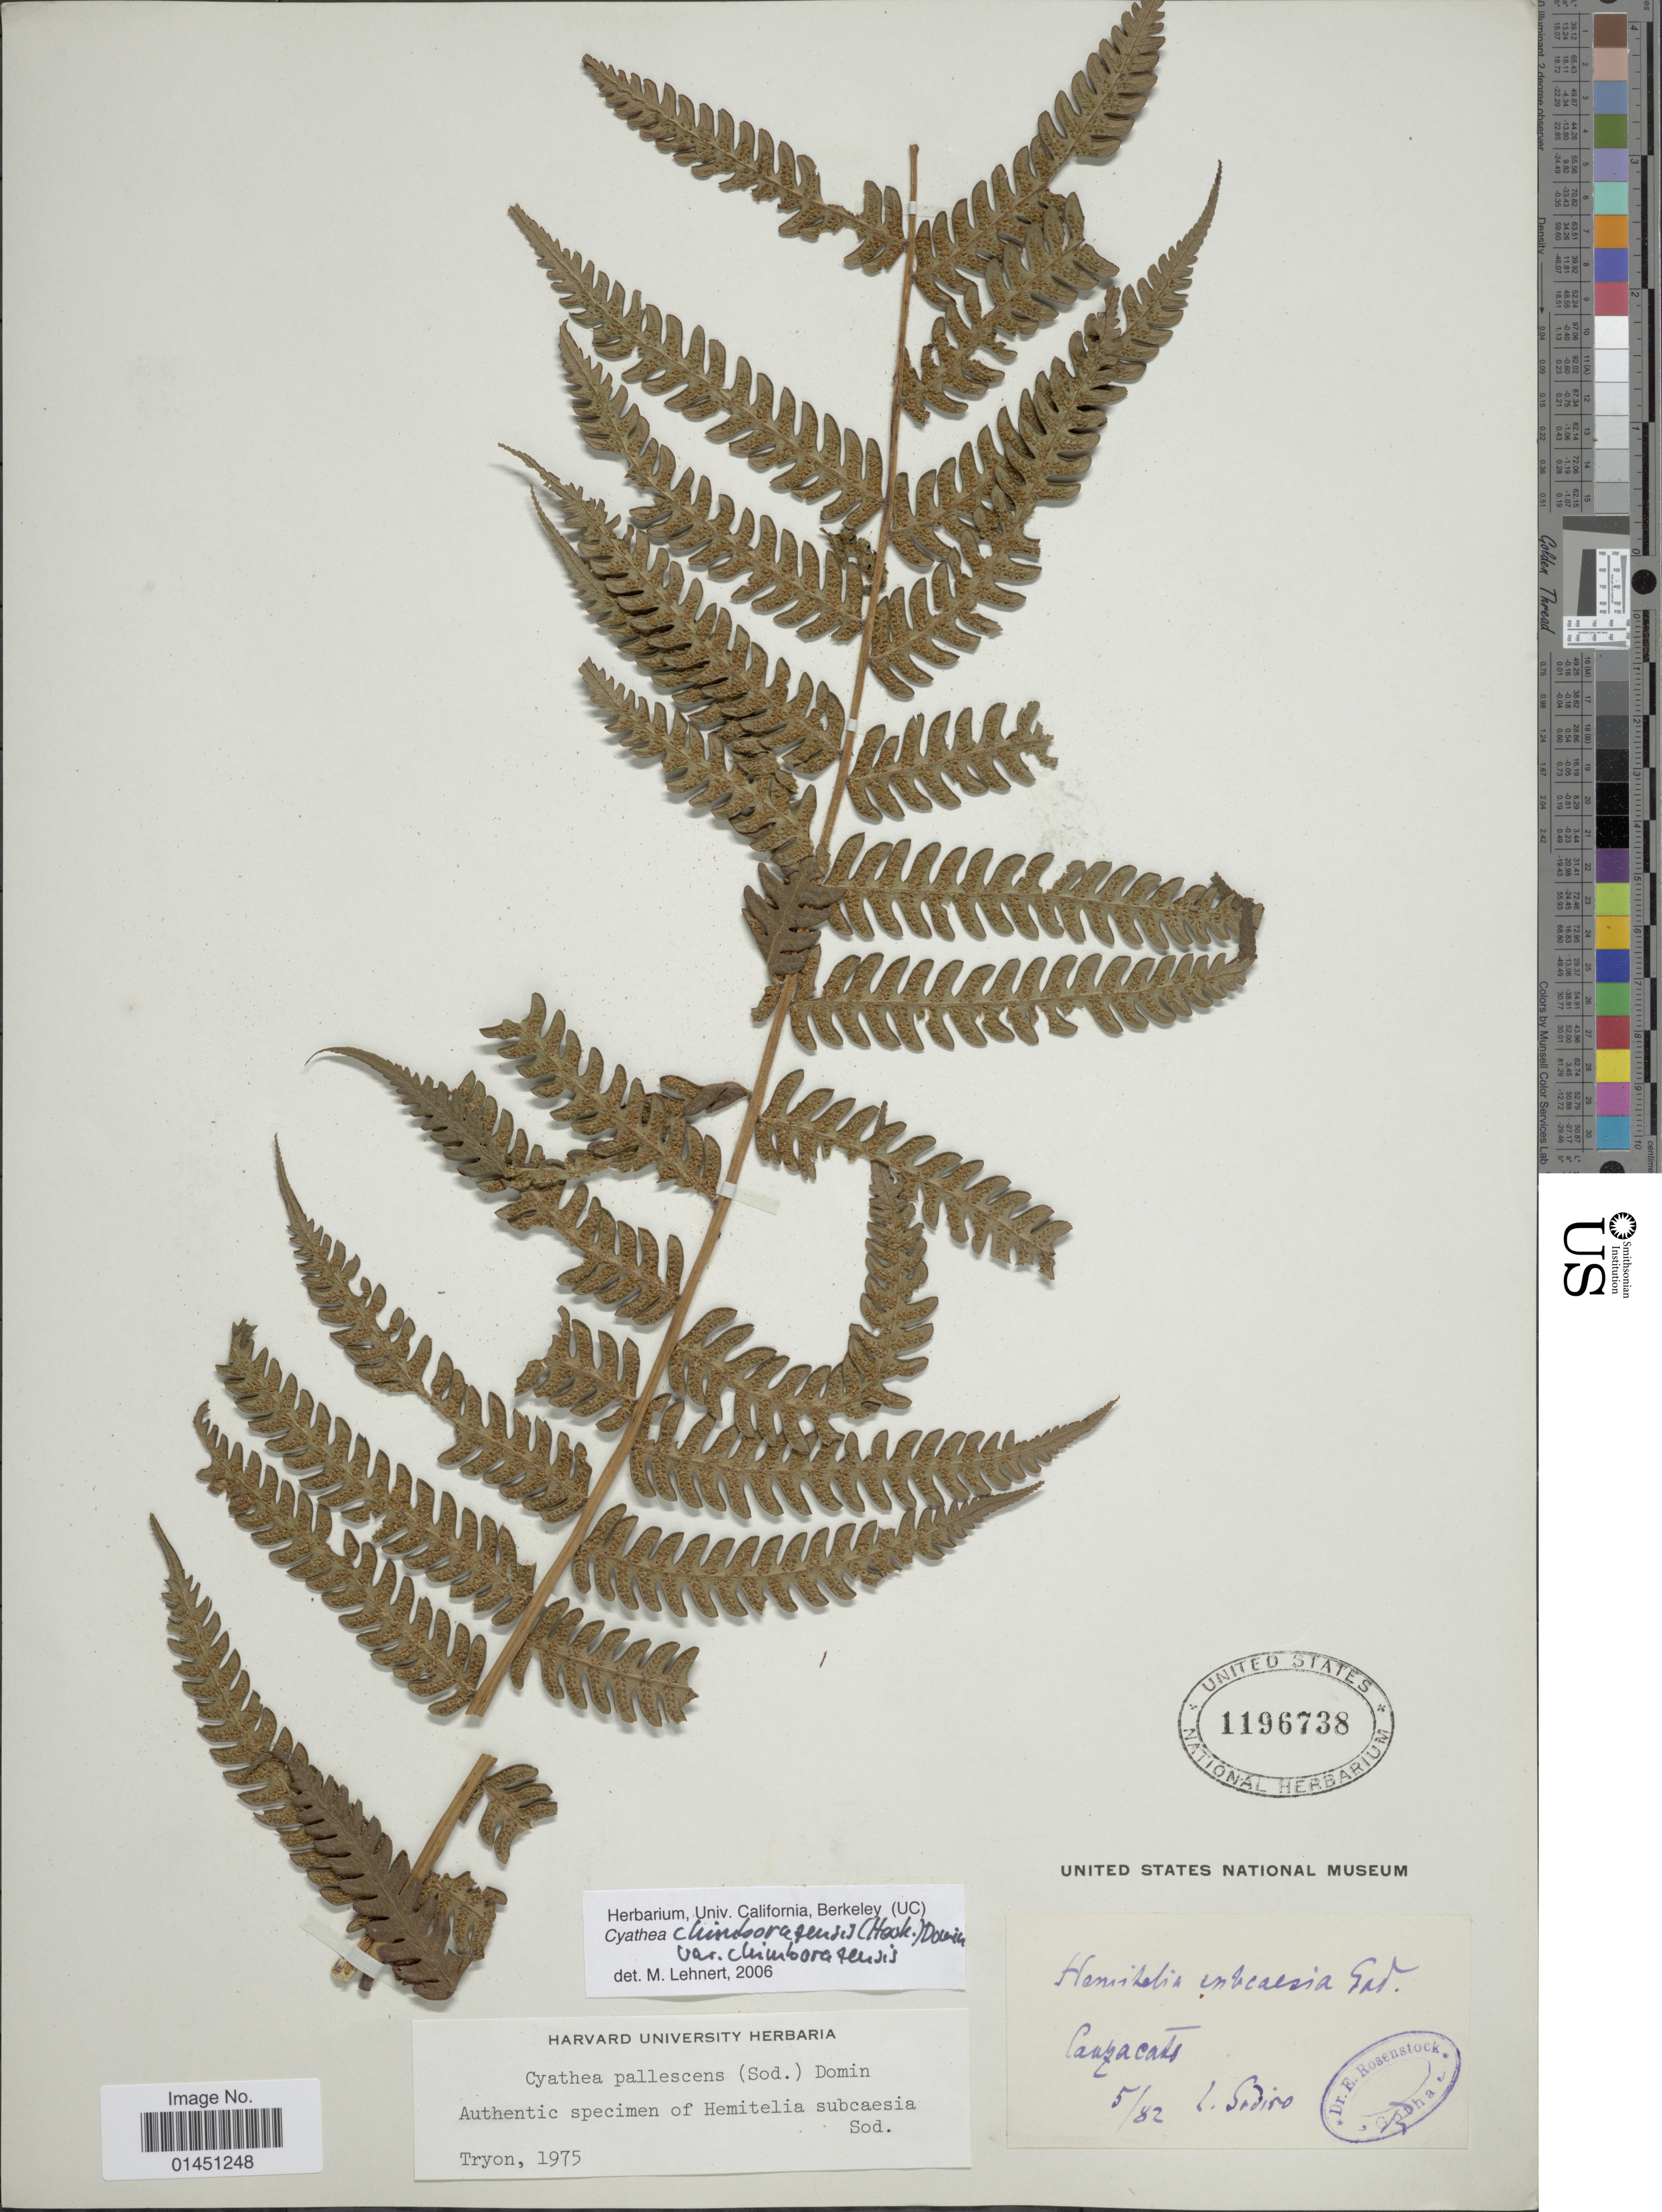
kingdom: Plantae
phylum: Tracheophyta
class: Polypodiopsida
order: Cyatheales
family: Cyatheaceae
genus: Cyathea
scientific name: Cyathea chimborazensis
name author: (Hook.) Hieron.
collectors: L. Sadiro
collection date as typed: Transcribed d/m/y: /5/82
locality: Cauzacats [interpreted]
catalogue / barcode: US 1196738